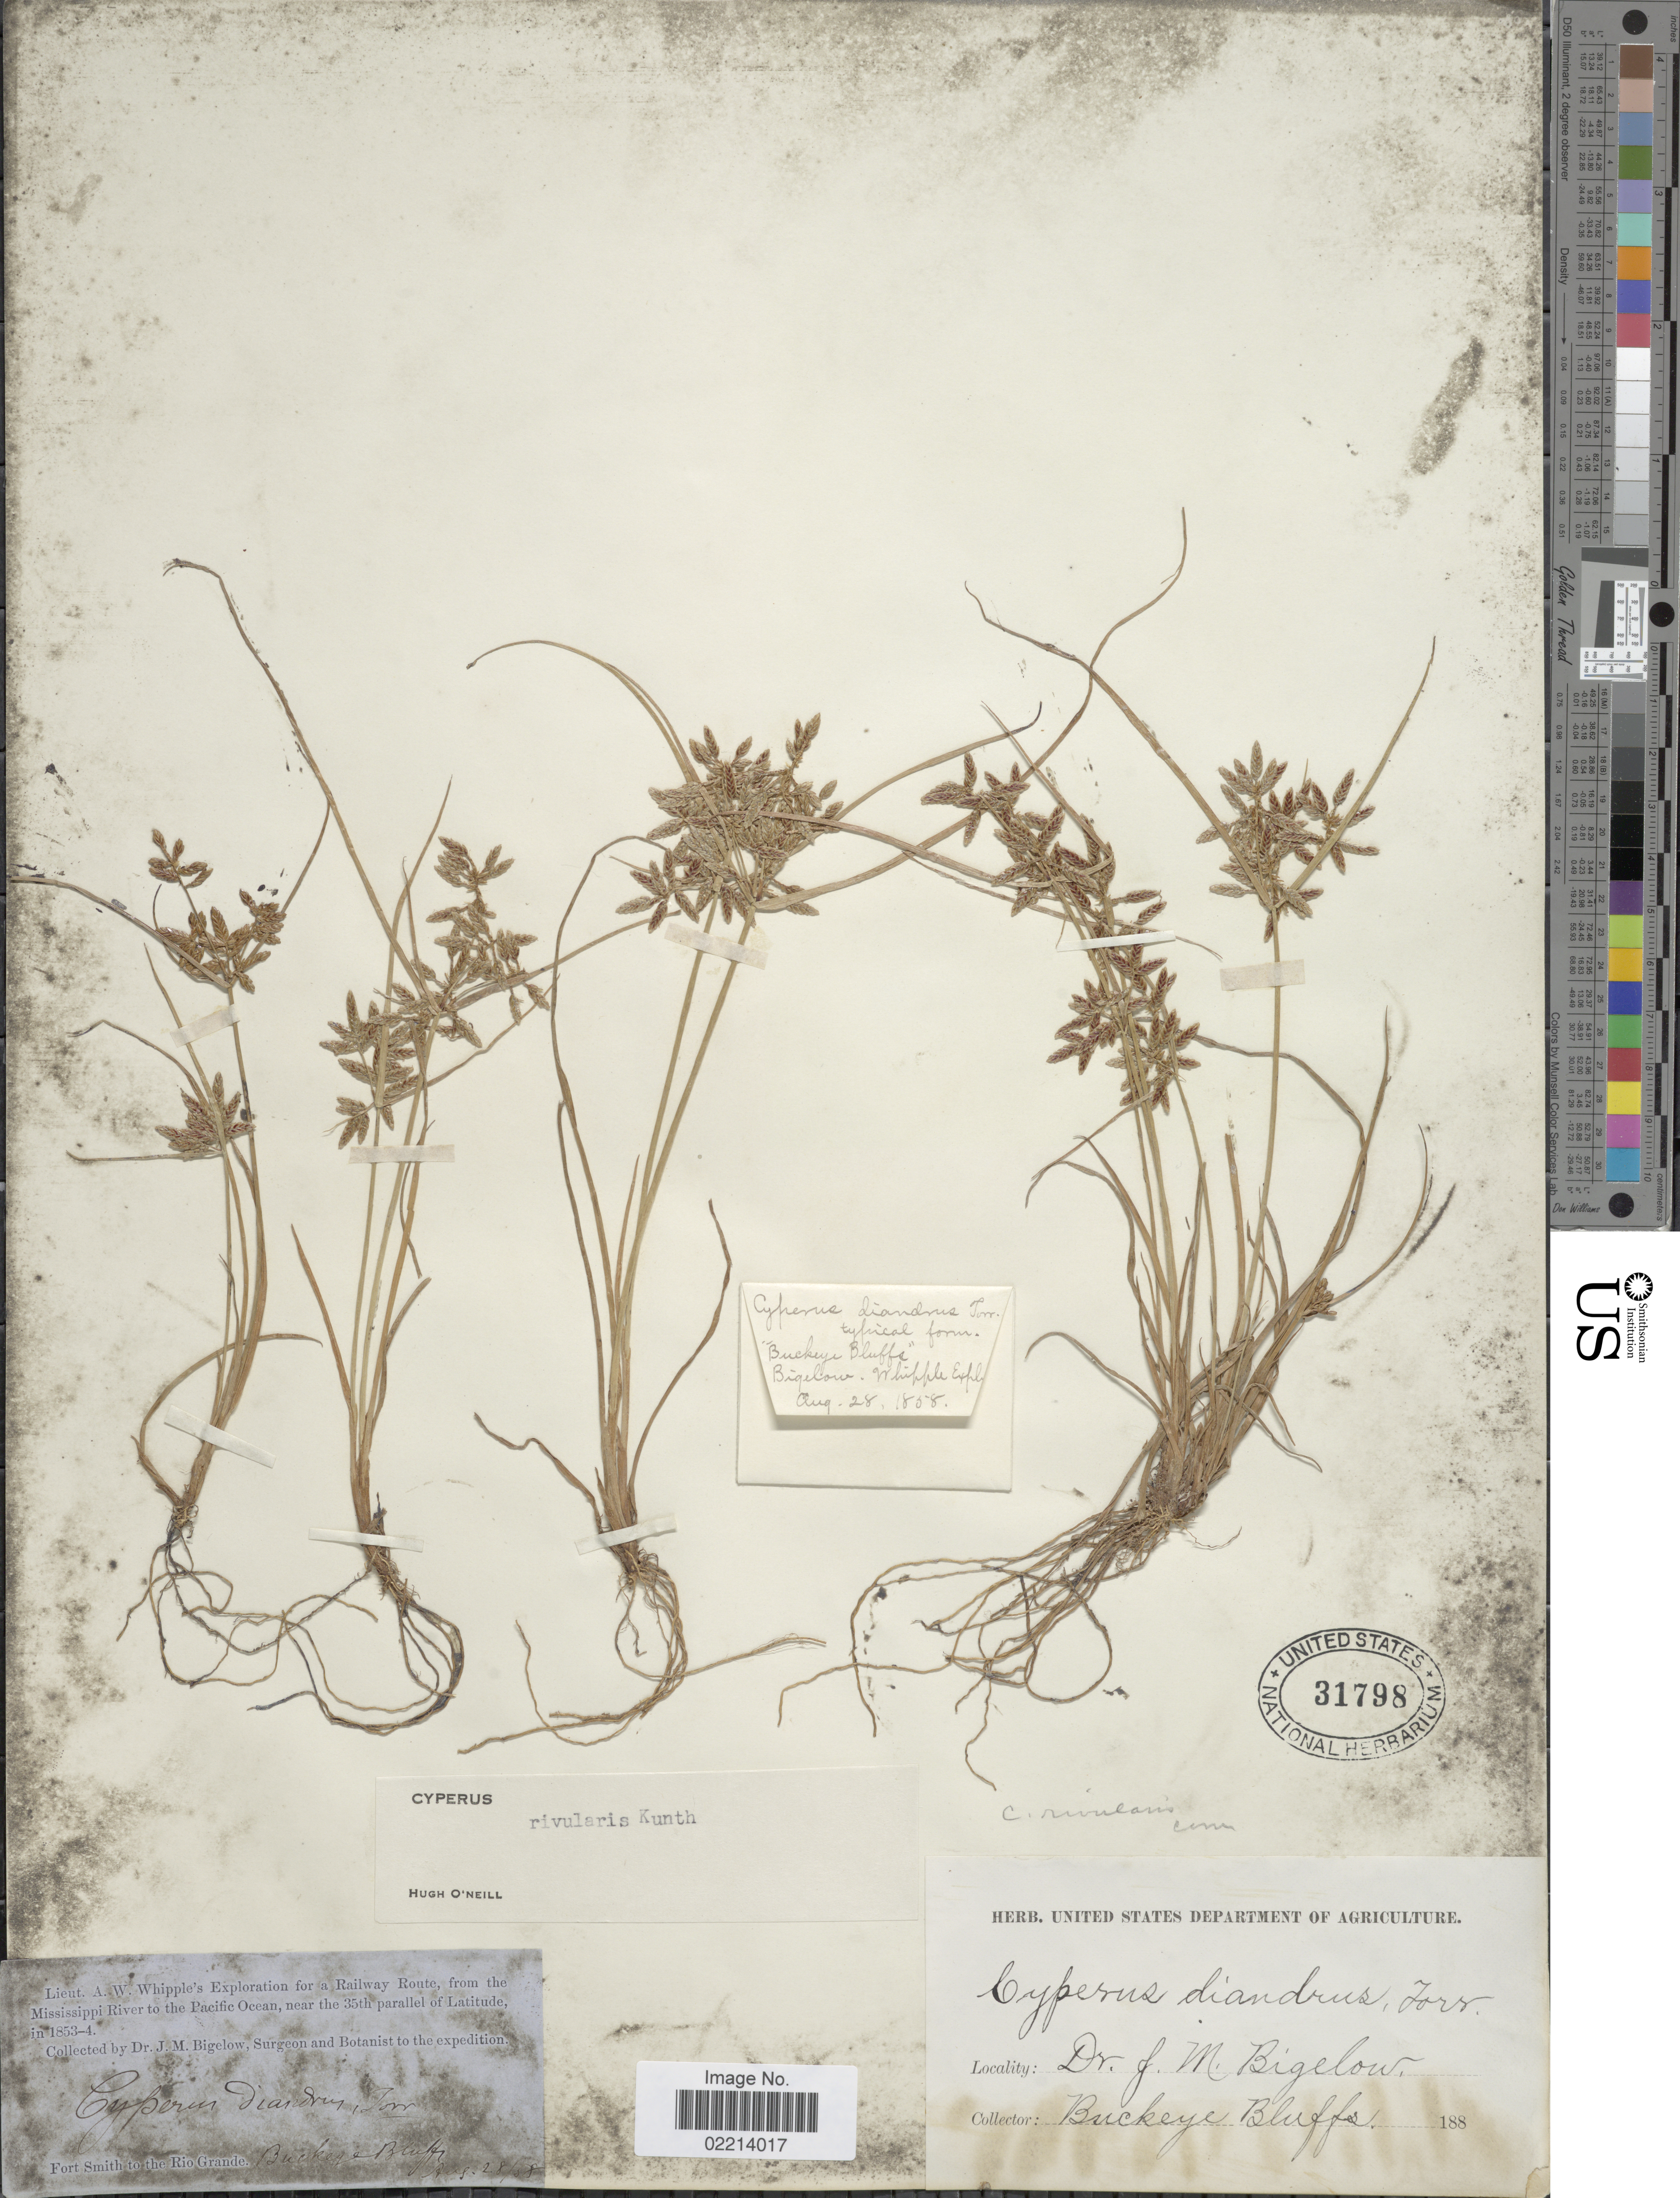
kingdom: Plantae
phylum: Tracheophyta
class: Liliopsida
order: Poales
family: Cyperaceae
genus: Cyperus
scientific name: Cyperus bipartitus Torr.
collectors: M. Bigelow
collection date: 1808-08-28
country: United States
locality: Fort Smith to the Rio Grande, Buckeye Bluffs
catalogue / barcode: US 31798